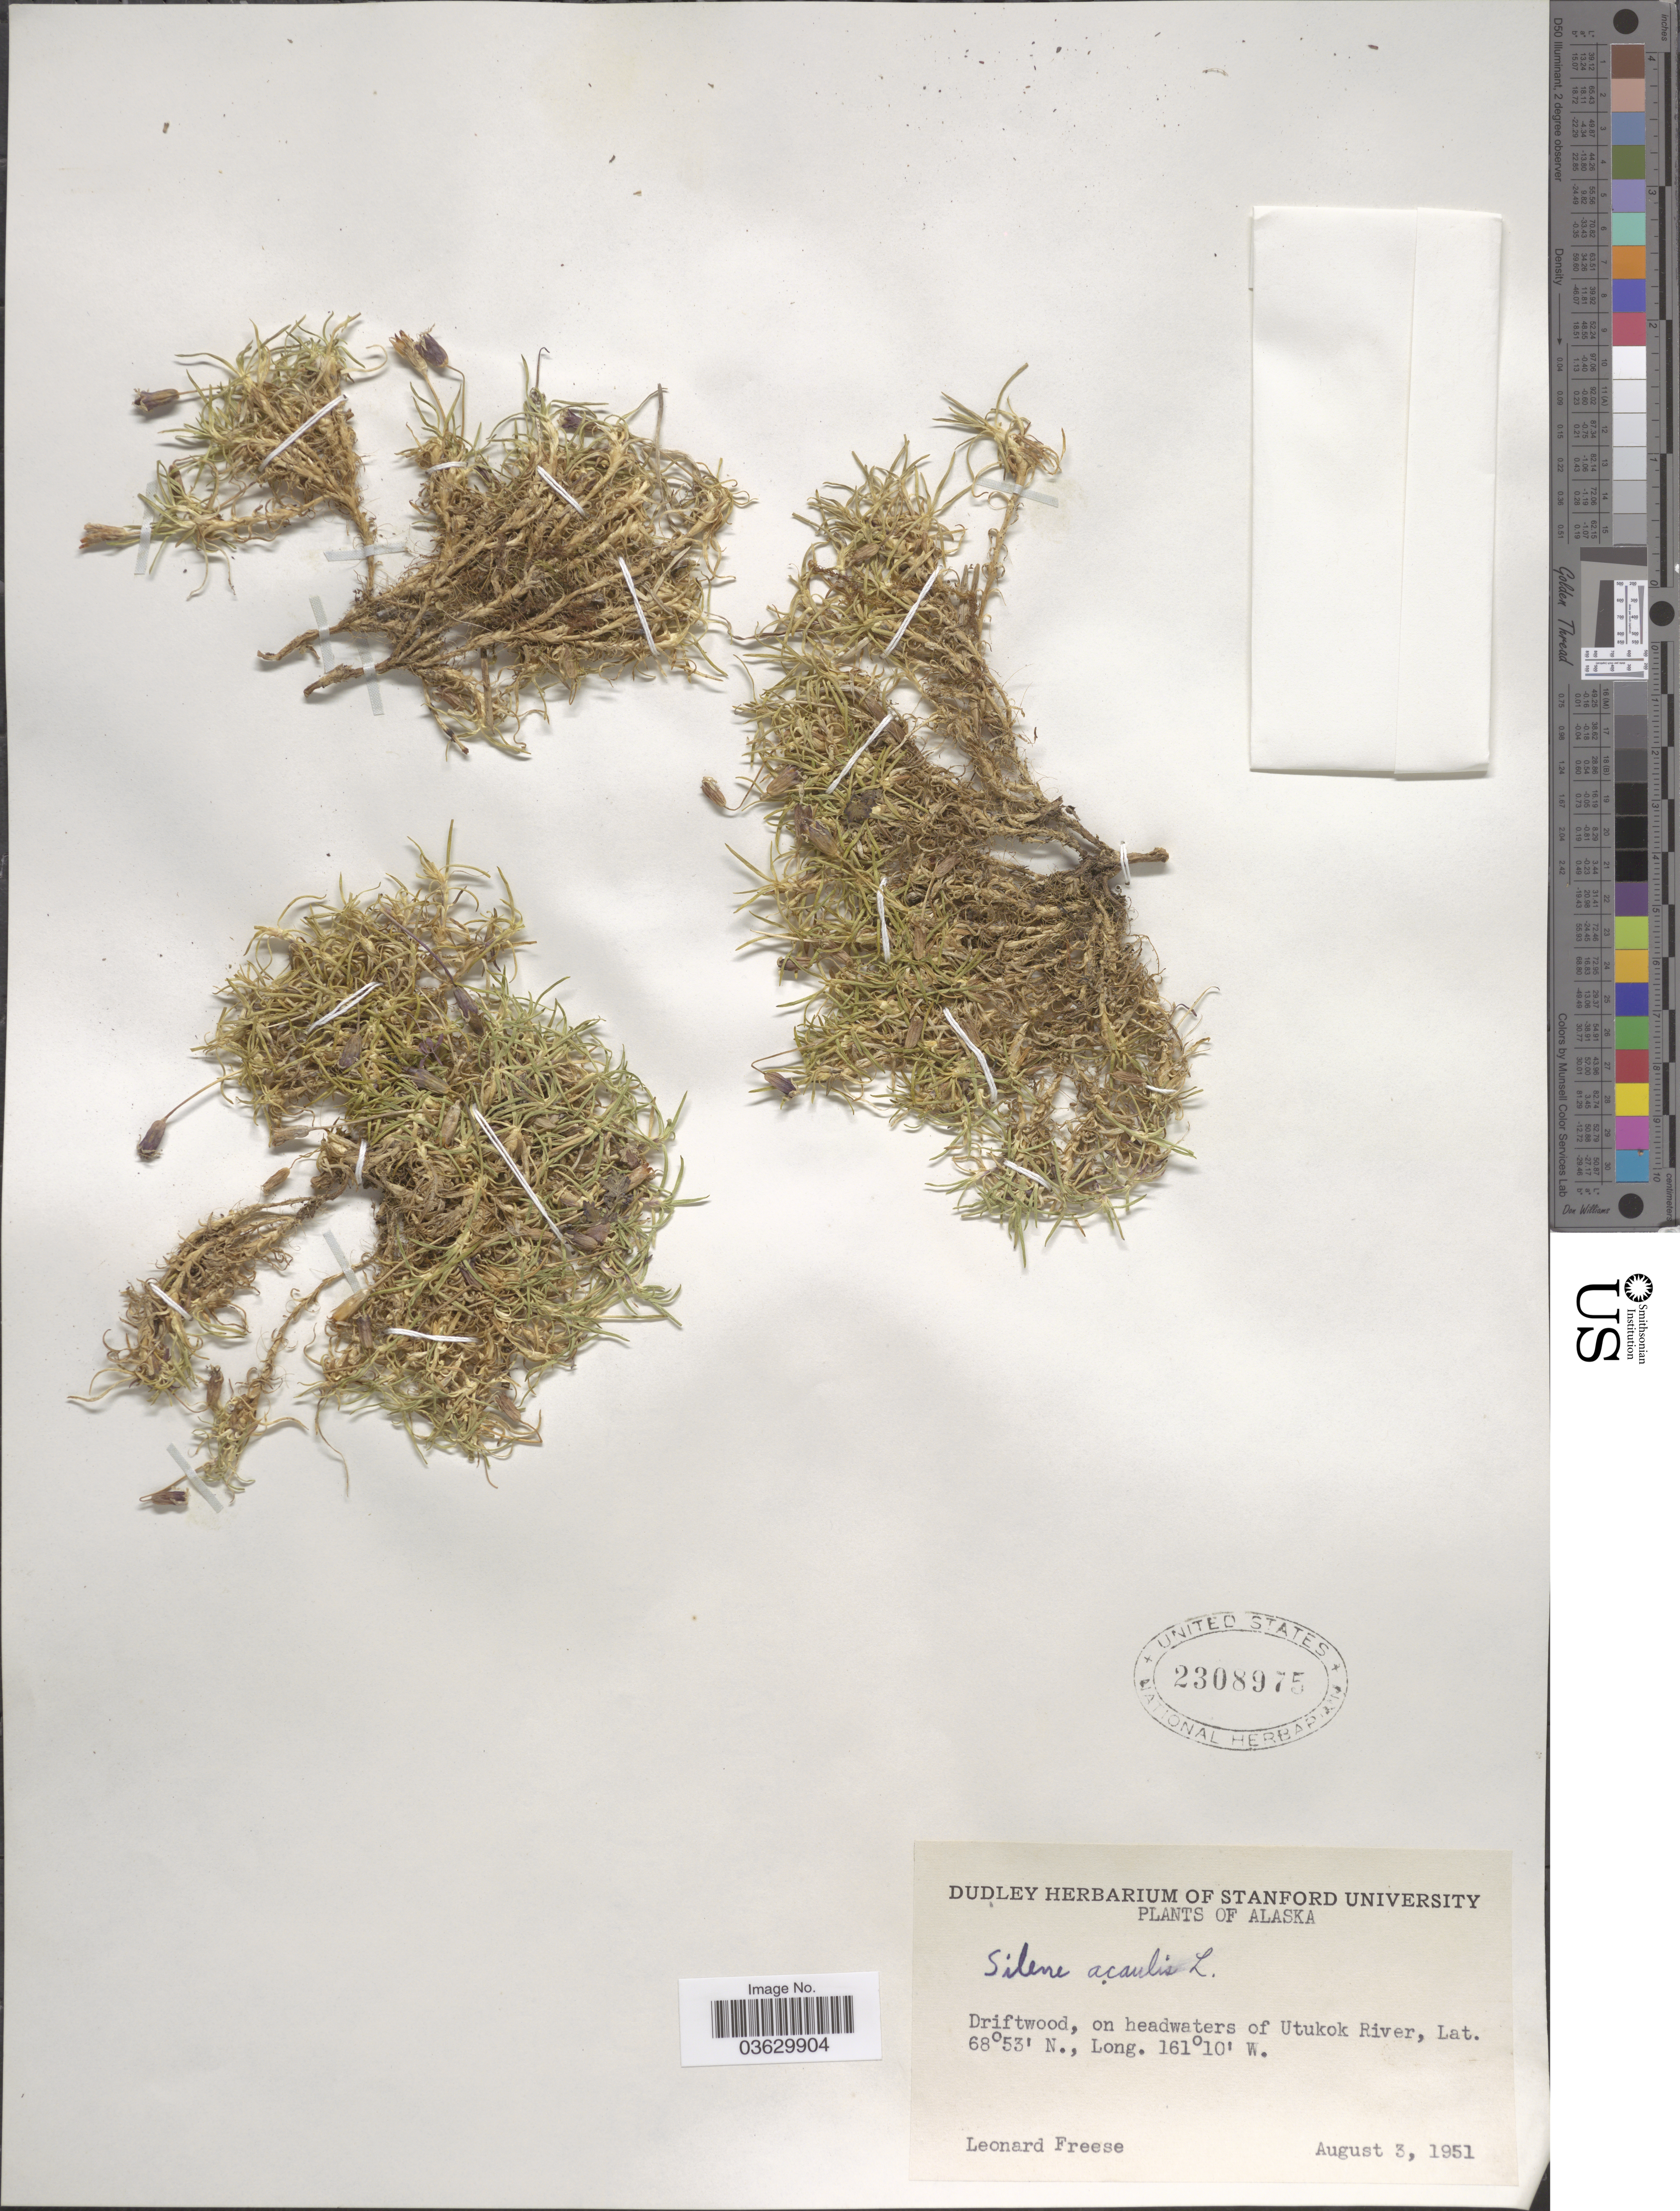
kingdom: Plantae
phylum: Tracheophyta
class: Magnoliopsida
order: Caryophyllales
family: Caryophyllaceae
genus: Silene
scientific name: Silene acaulis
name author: (L.) Jacq.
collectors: L. Freese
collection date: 1951-08-03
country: United States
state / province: Alaska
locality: Driftwood, on headwaters of Utukok River.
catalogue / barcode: US 2308975